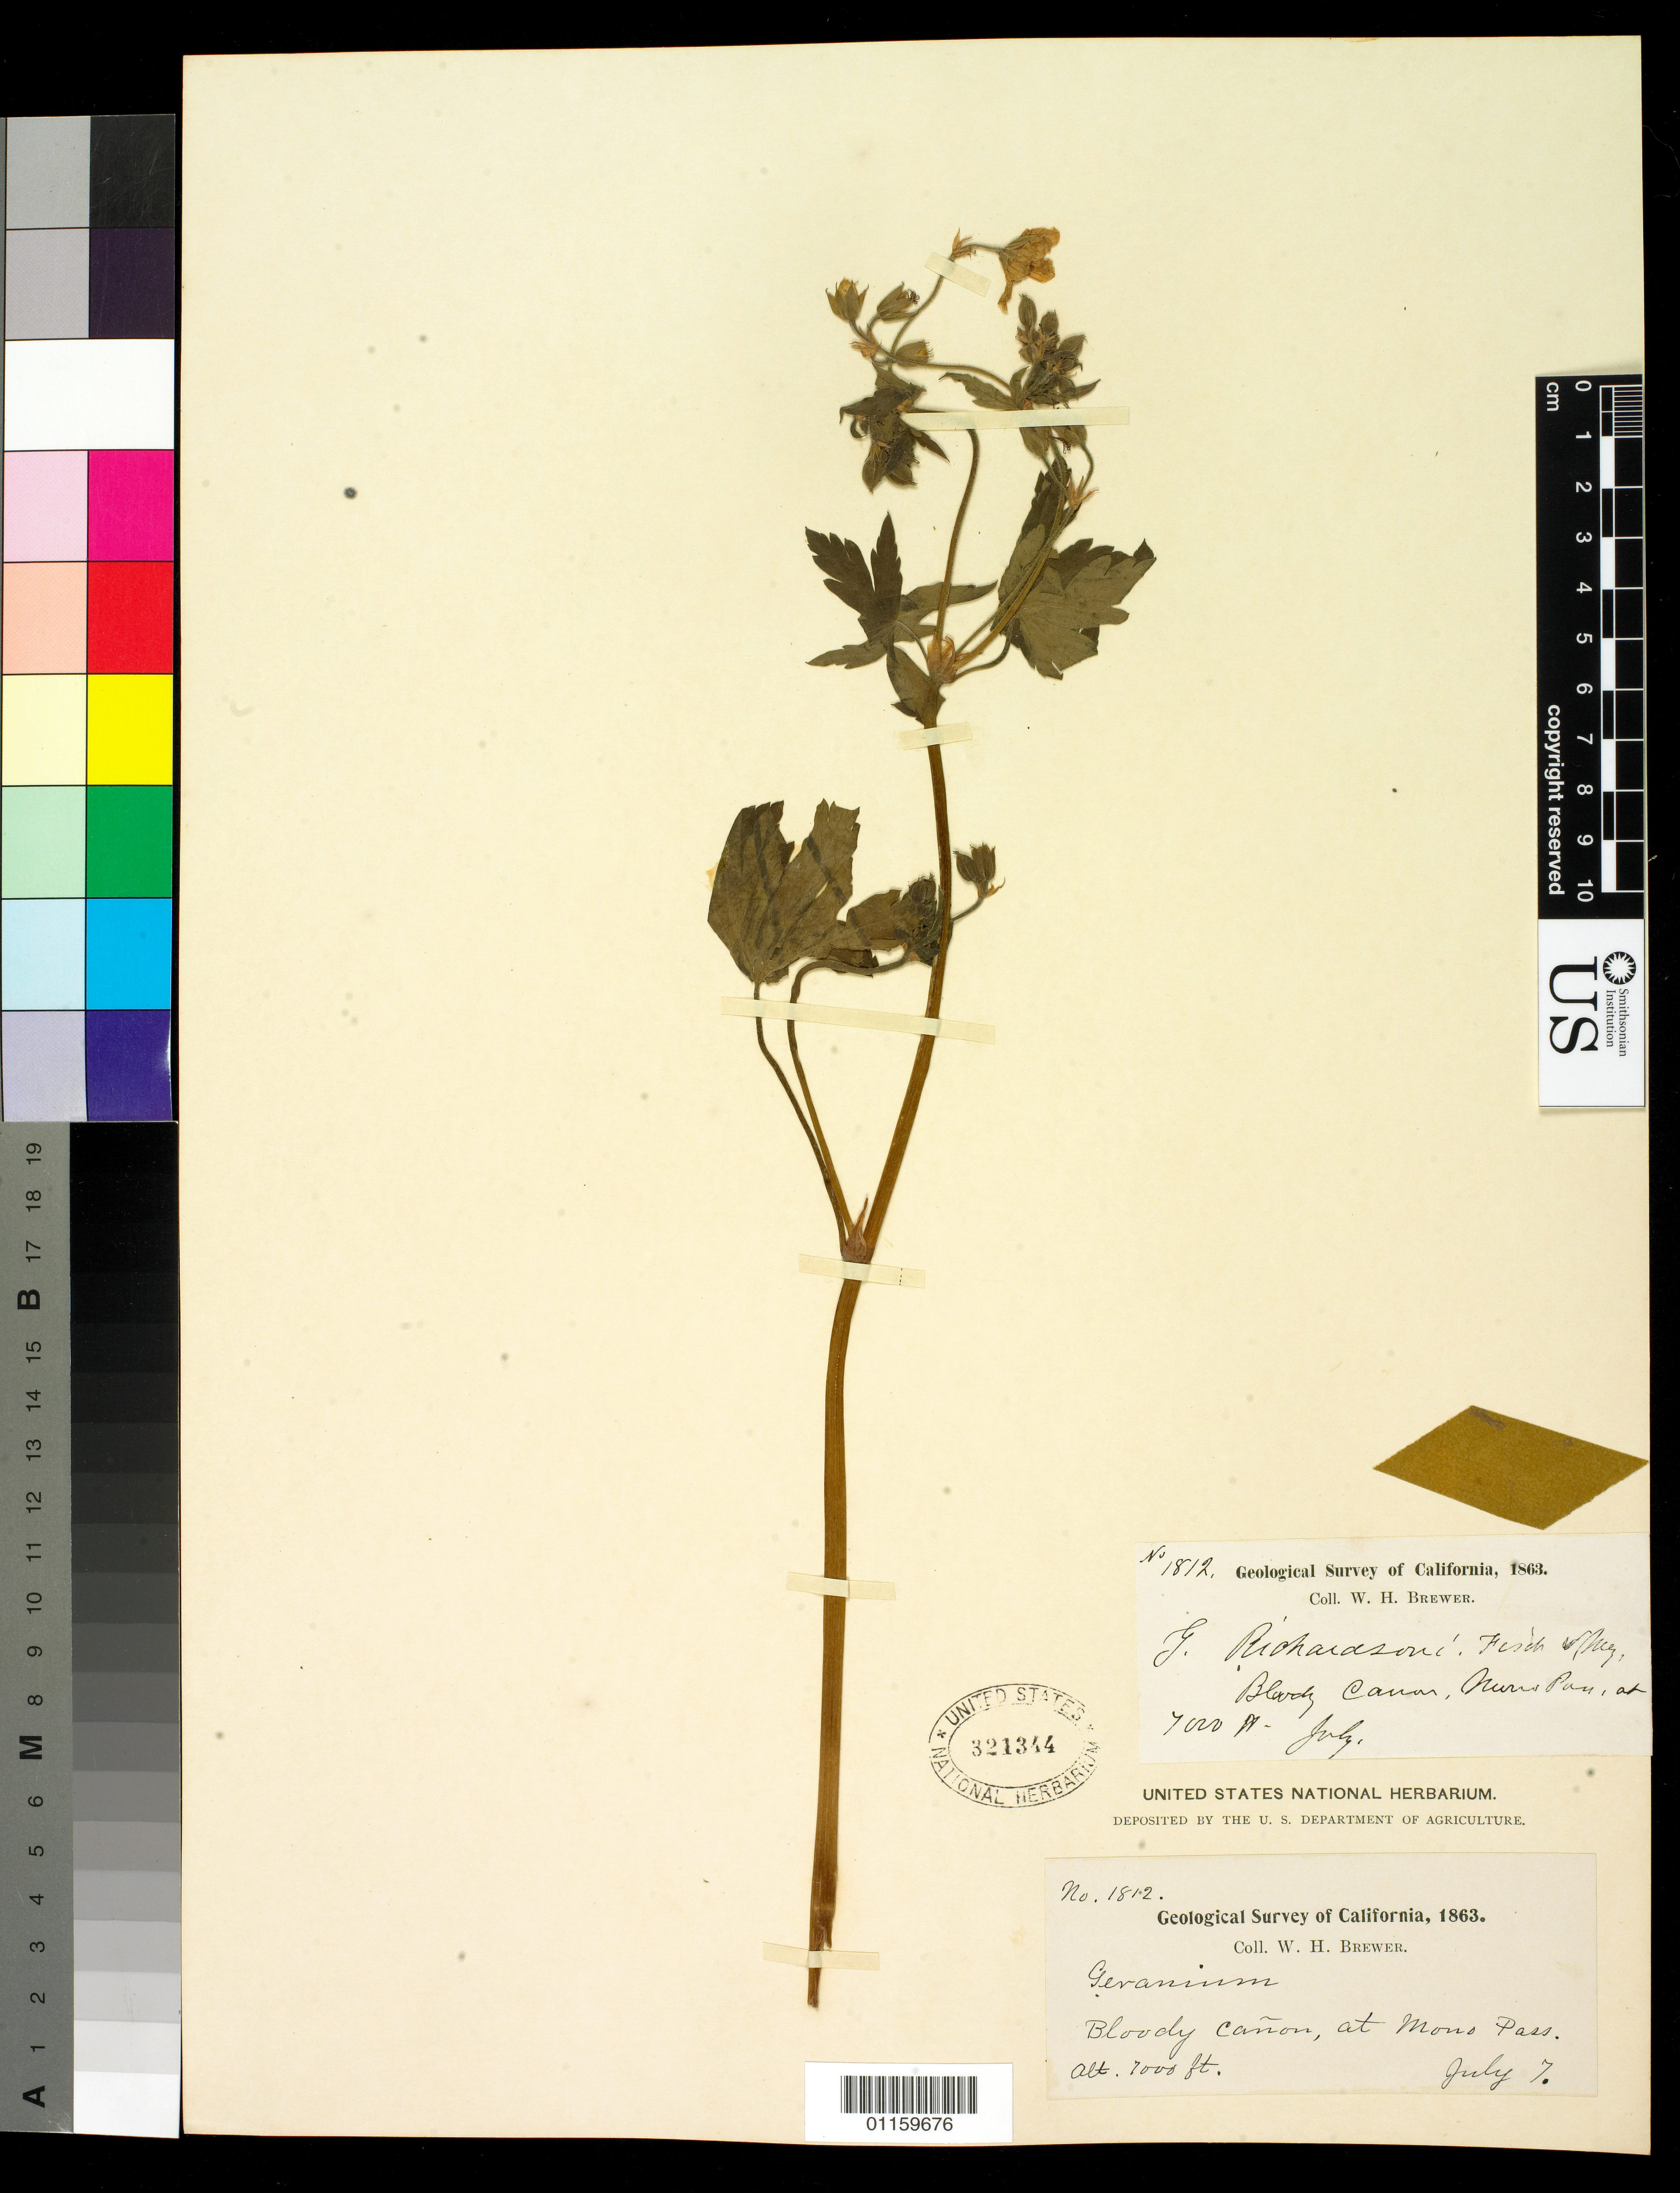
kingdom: Plantae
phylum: Tracheophyta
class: Magnoliopsida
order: Geraniales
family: Geraniaceae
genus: Geranium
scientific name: Geranium richardsonii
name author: Fisch. & Trautv.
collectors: W. H. Brewer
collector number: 1812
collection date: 1863-07-07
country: United States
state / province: California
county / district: Mono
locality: Bloody Canyon of Mono Pass.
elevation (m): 2134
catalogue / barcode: US 321344